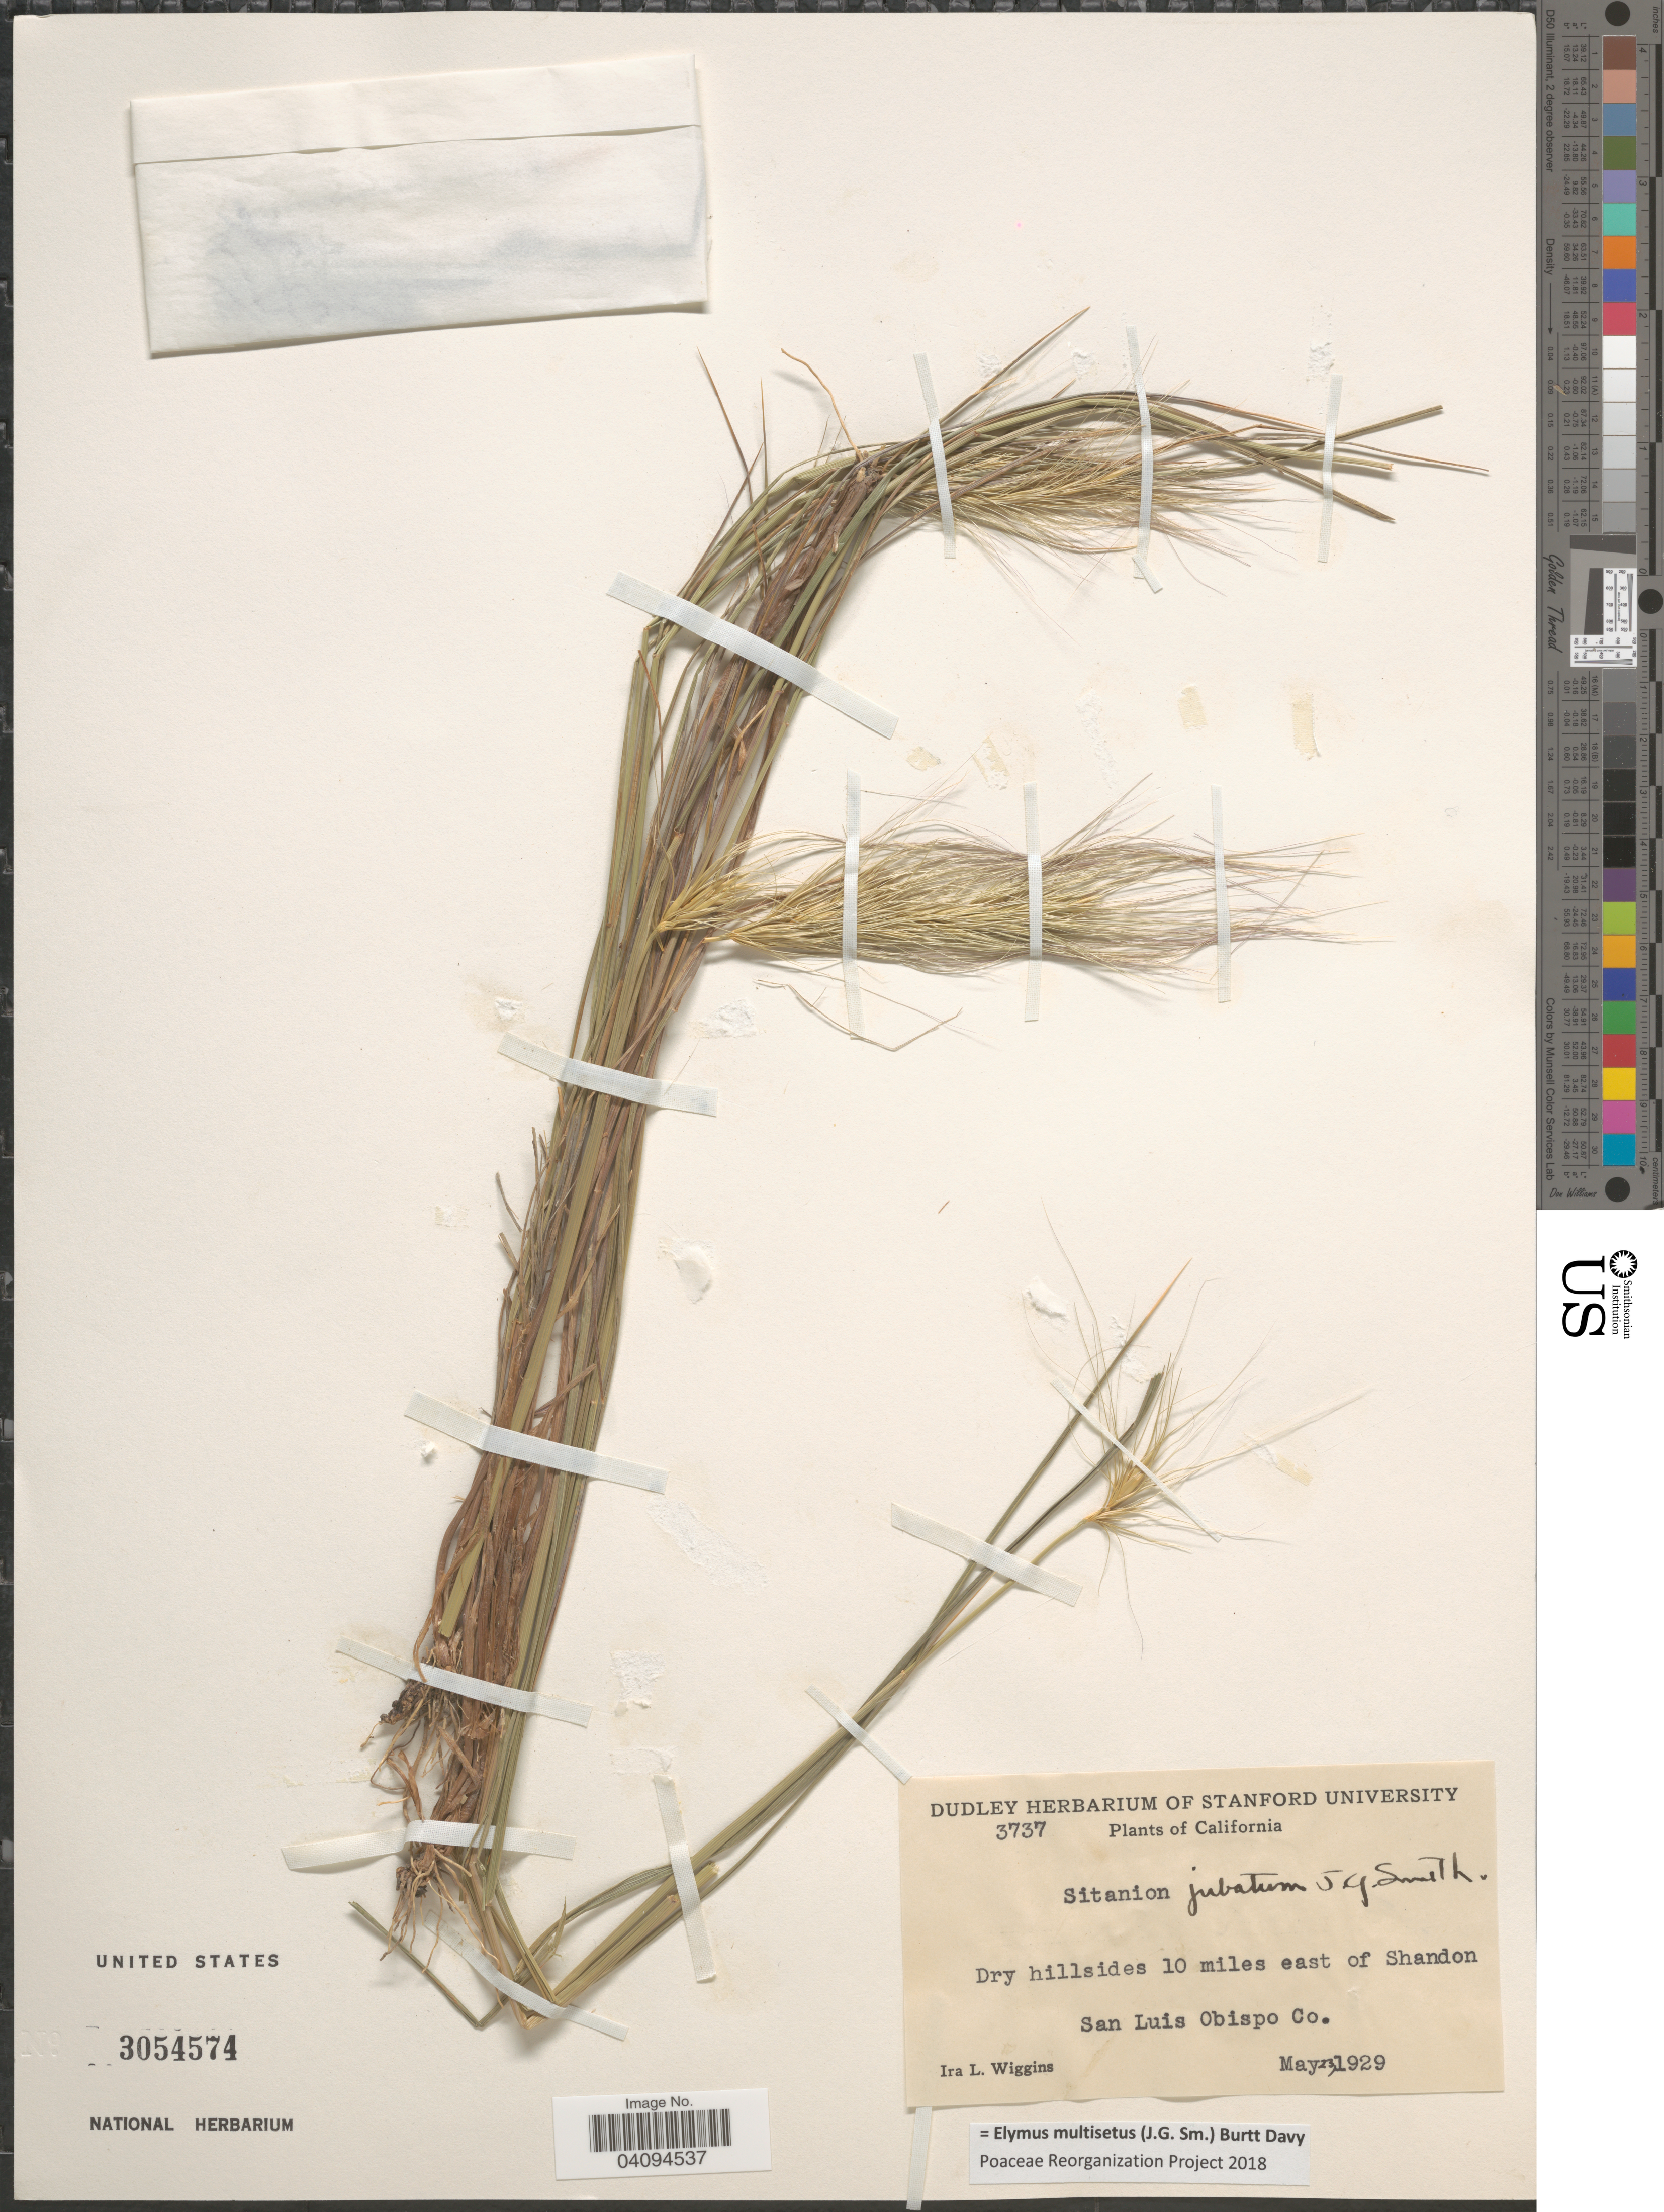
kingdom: Plantae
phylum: Tracheophyta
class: Liliopsida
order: Poales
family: Poaceae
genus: Elymus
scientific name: Elymus multisetus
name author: (J.G. Sm.) Burtt Davy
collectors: I. L. Wiggins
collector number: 3737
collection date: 1929-05-23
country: United States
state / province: California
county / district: San Luis Obispo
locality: Dry hillsides 10 miles east of Shandon. San Luis Obispo Co.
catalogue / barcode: US 3054574